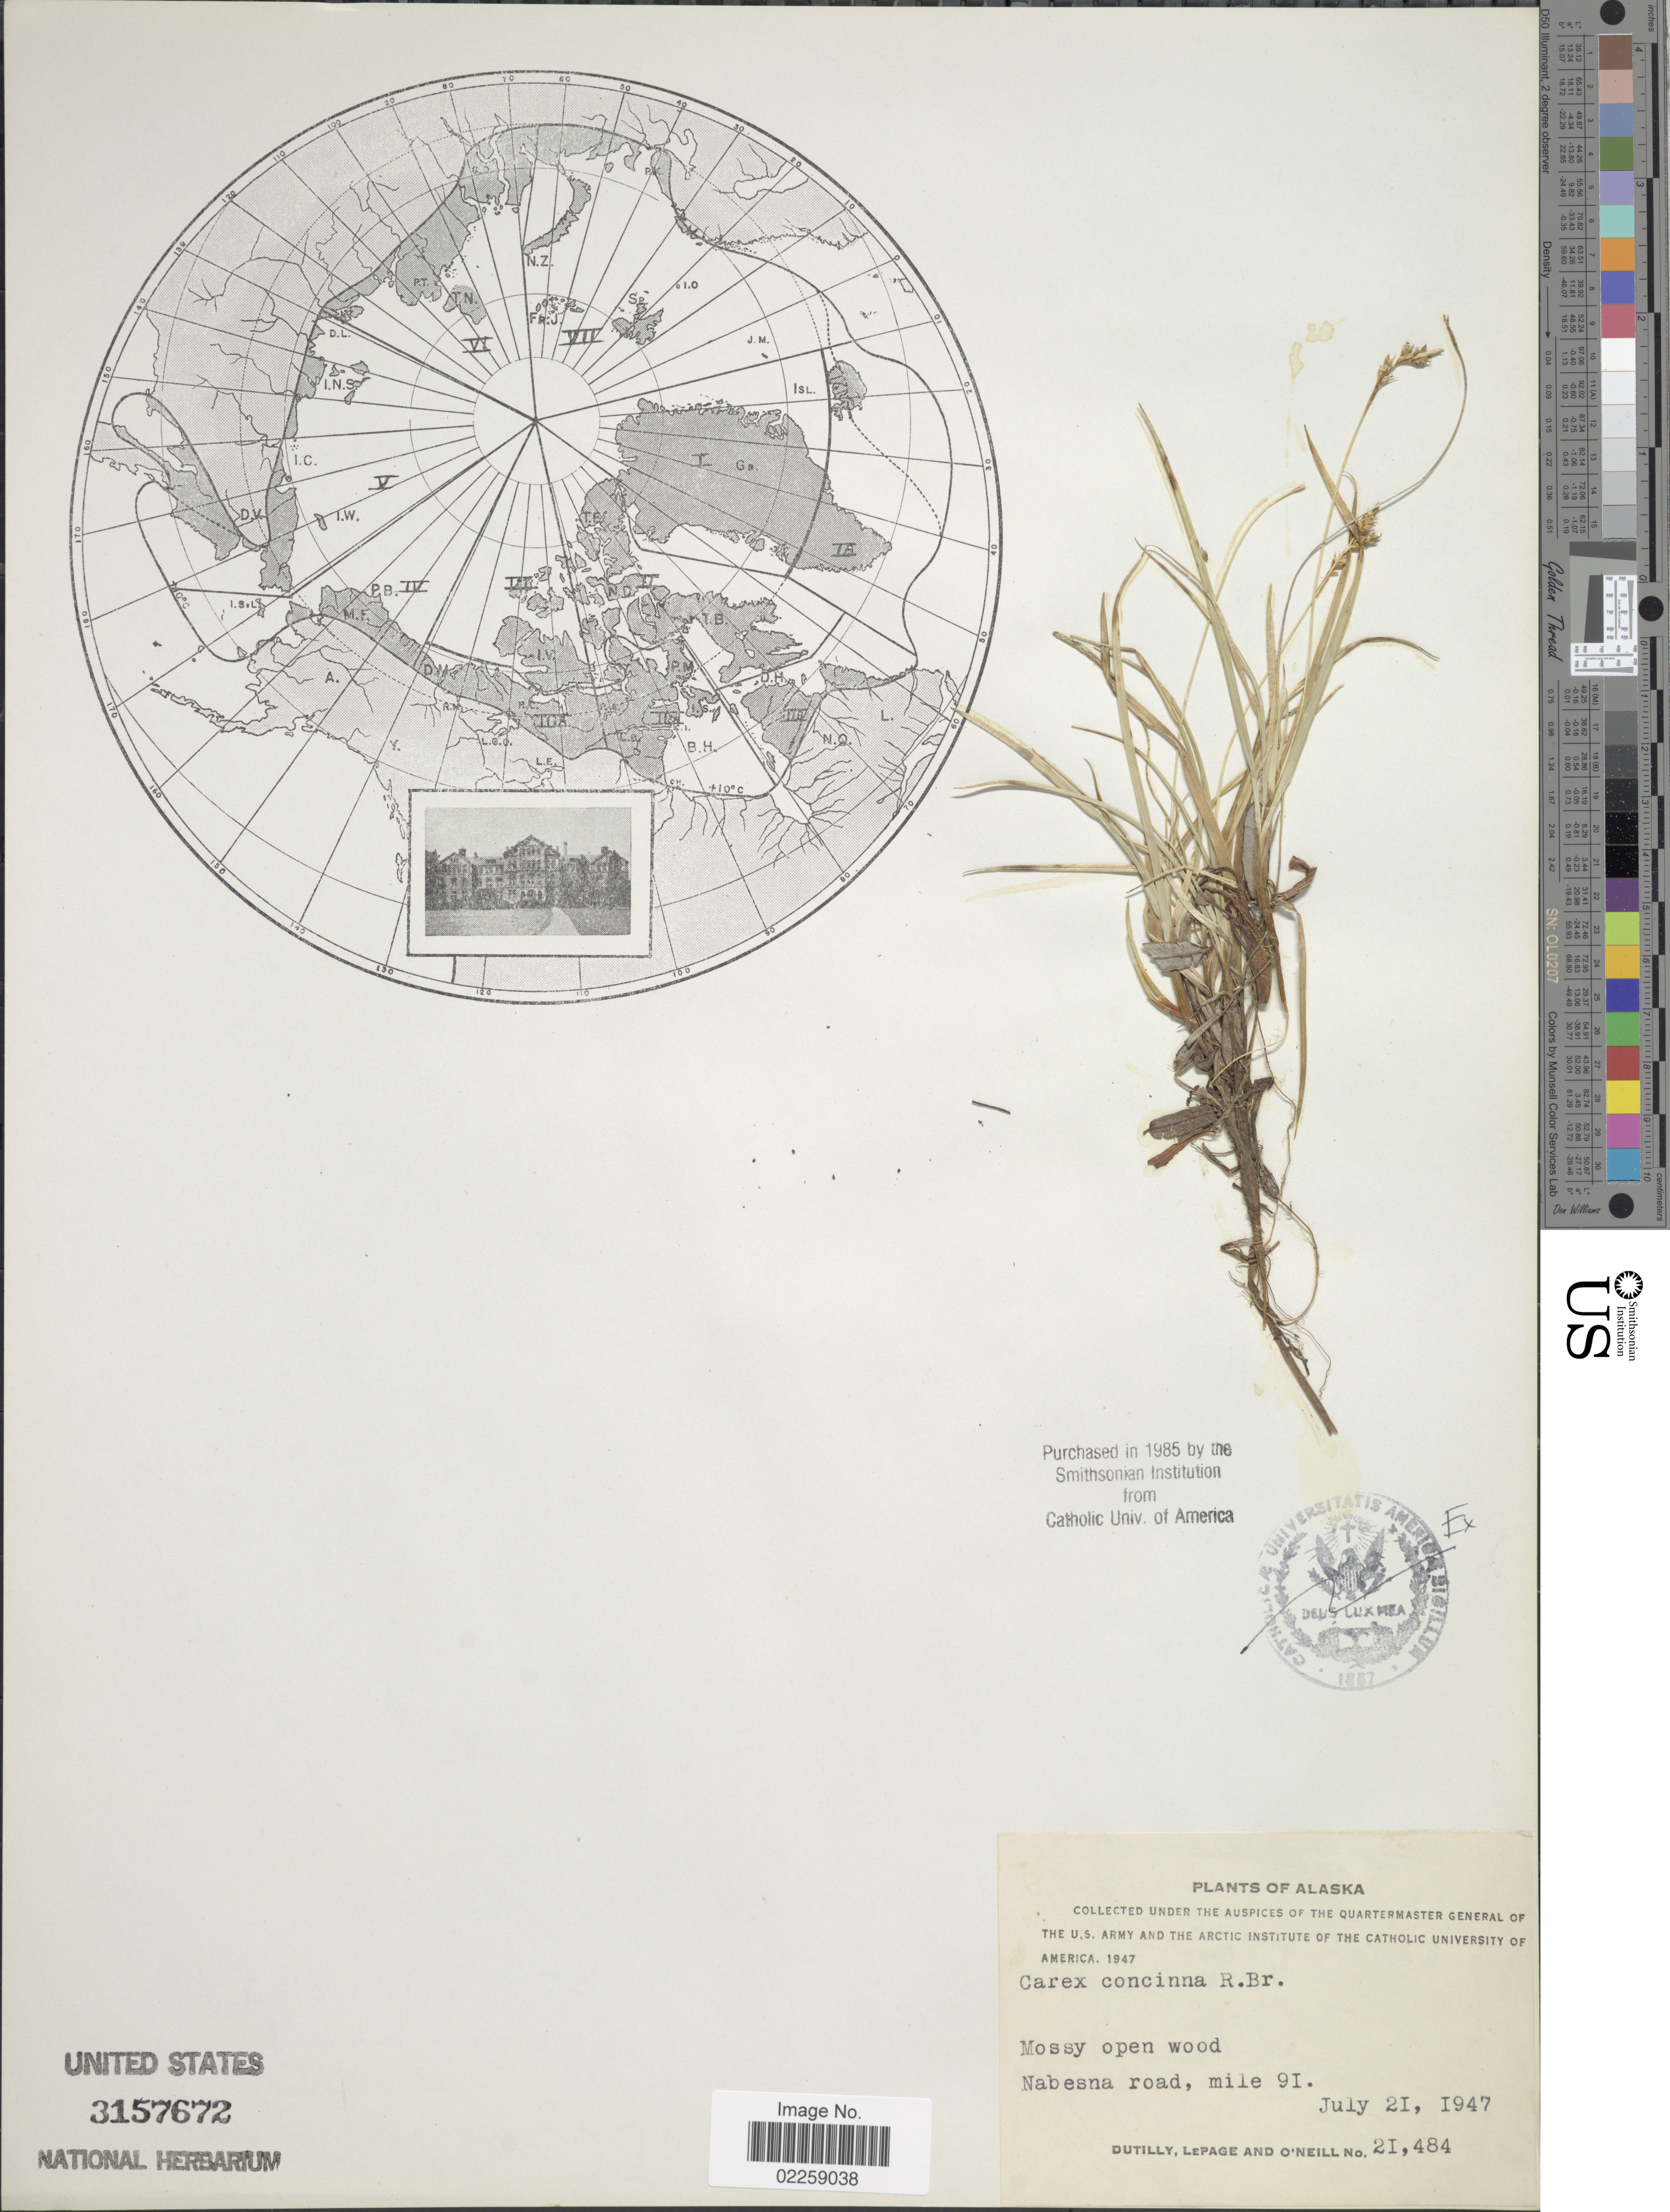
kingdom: Plantae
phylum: Tracheophyta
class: Liliopsida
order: Poales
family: Cyperaceae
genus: Carex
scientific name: Carex concinna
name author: R. Br.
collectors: -. Dutilly, -. LePage & O' Neill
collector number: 21484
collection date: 1947-07-21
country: United States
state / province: Alaska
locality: Mossy open wood, Nabesna road, mile 91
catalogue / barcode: US 3157672